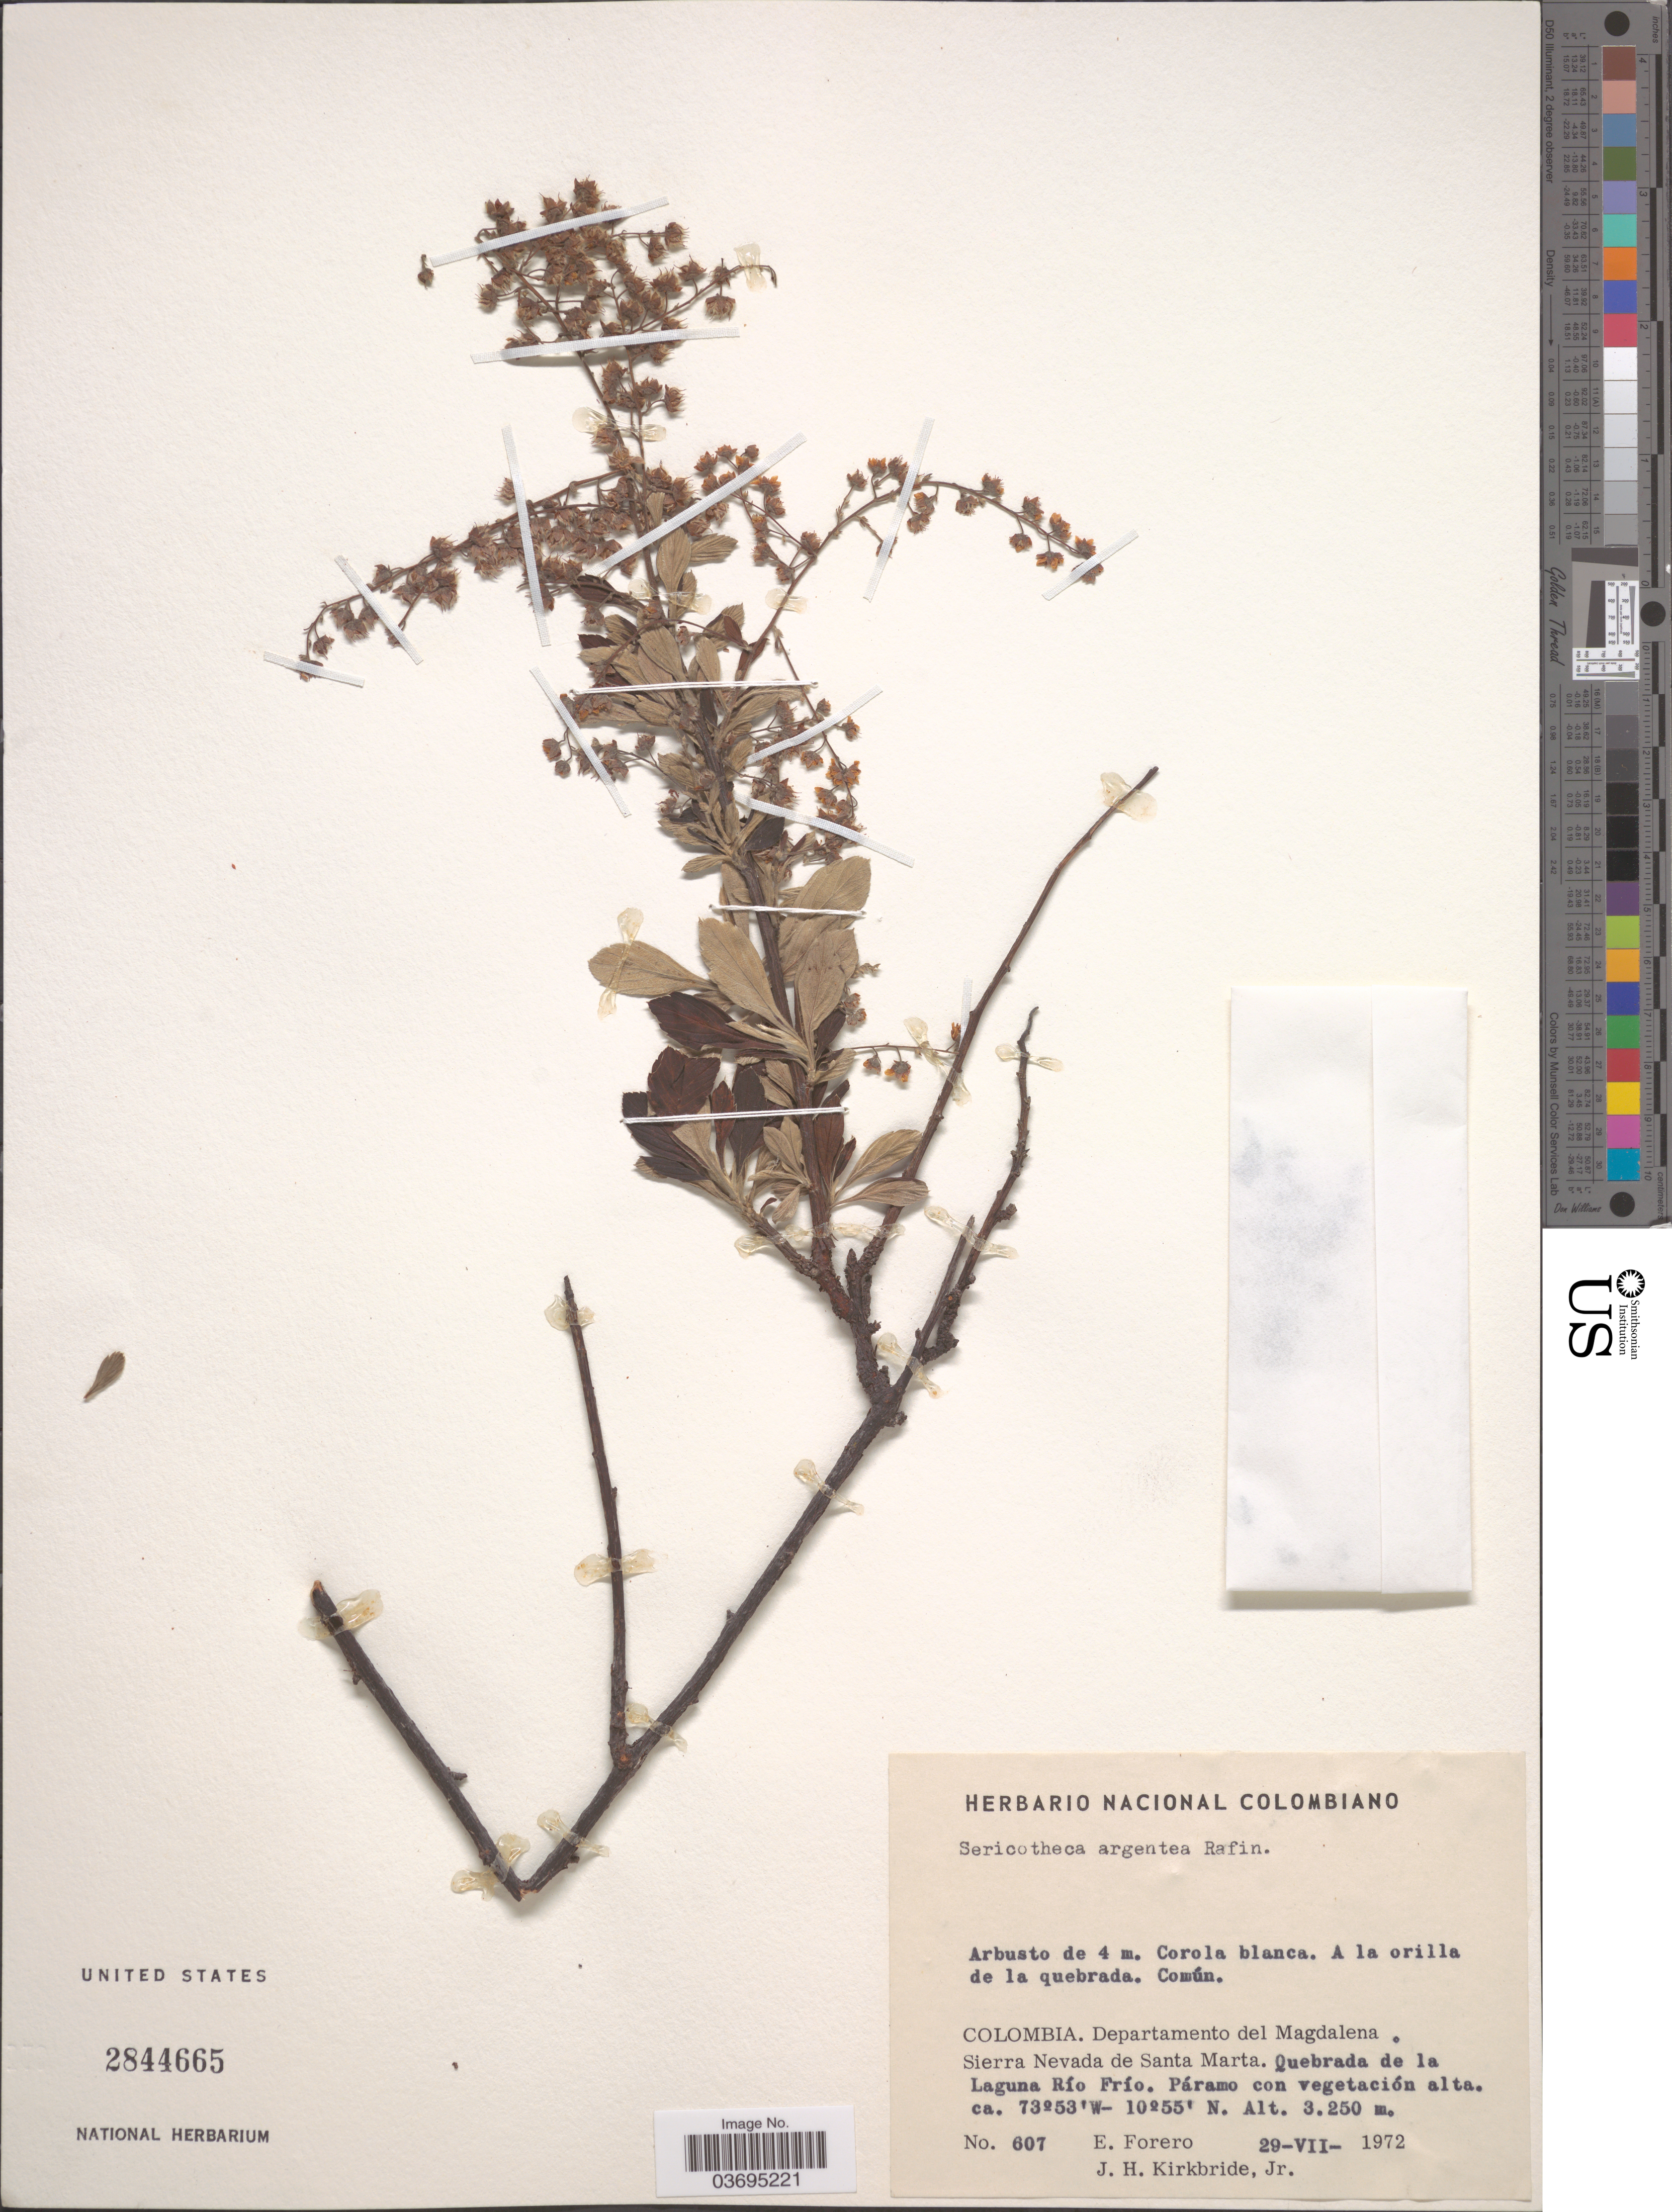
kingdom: Plantae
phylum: Tracheophyta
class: Magnoliopsida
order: Rosales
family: Rosaceae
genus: Holodiscus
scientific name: Holodiscus argenteus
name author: (L. f.) Maxim.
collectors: E. Forero & J. H. Kirkbride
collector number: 607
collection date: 1972-07-29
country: Colombia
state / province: Magdalena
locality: A la orilla de la quebrada. Departamento del Magdalena. Sierra Nevada de Santa Marta. Quebrada de la Laguna Río Frío.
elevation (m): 3250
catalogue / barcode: US 2844665